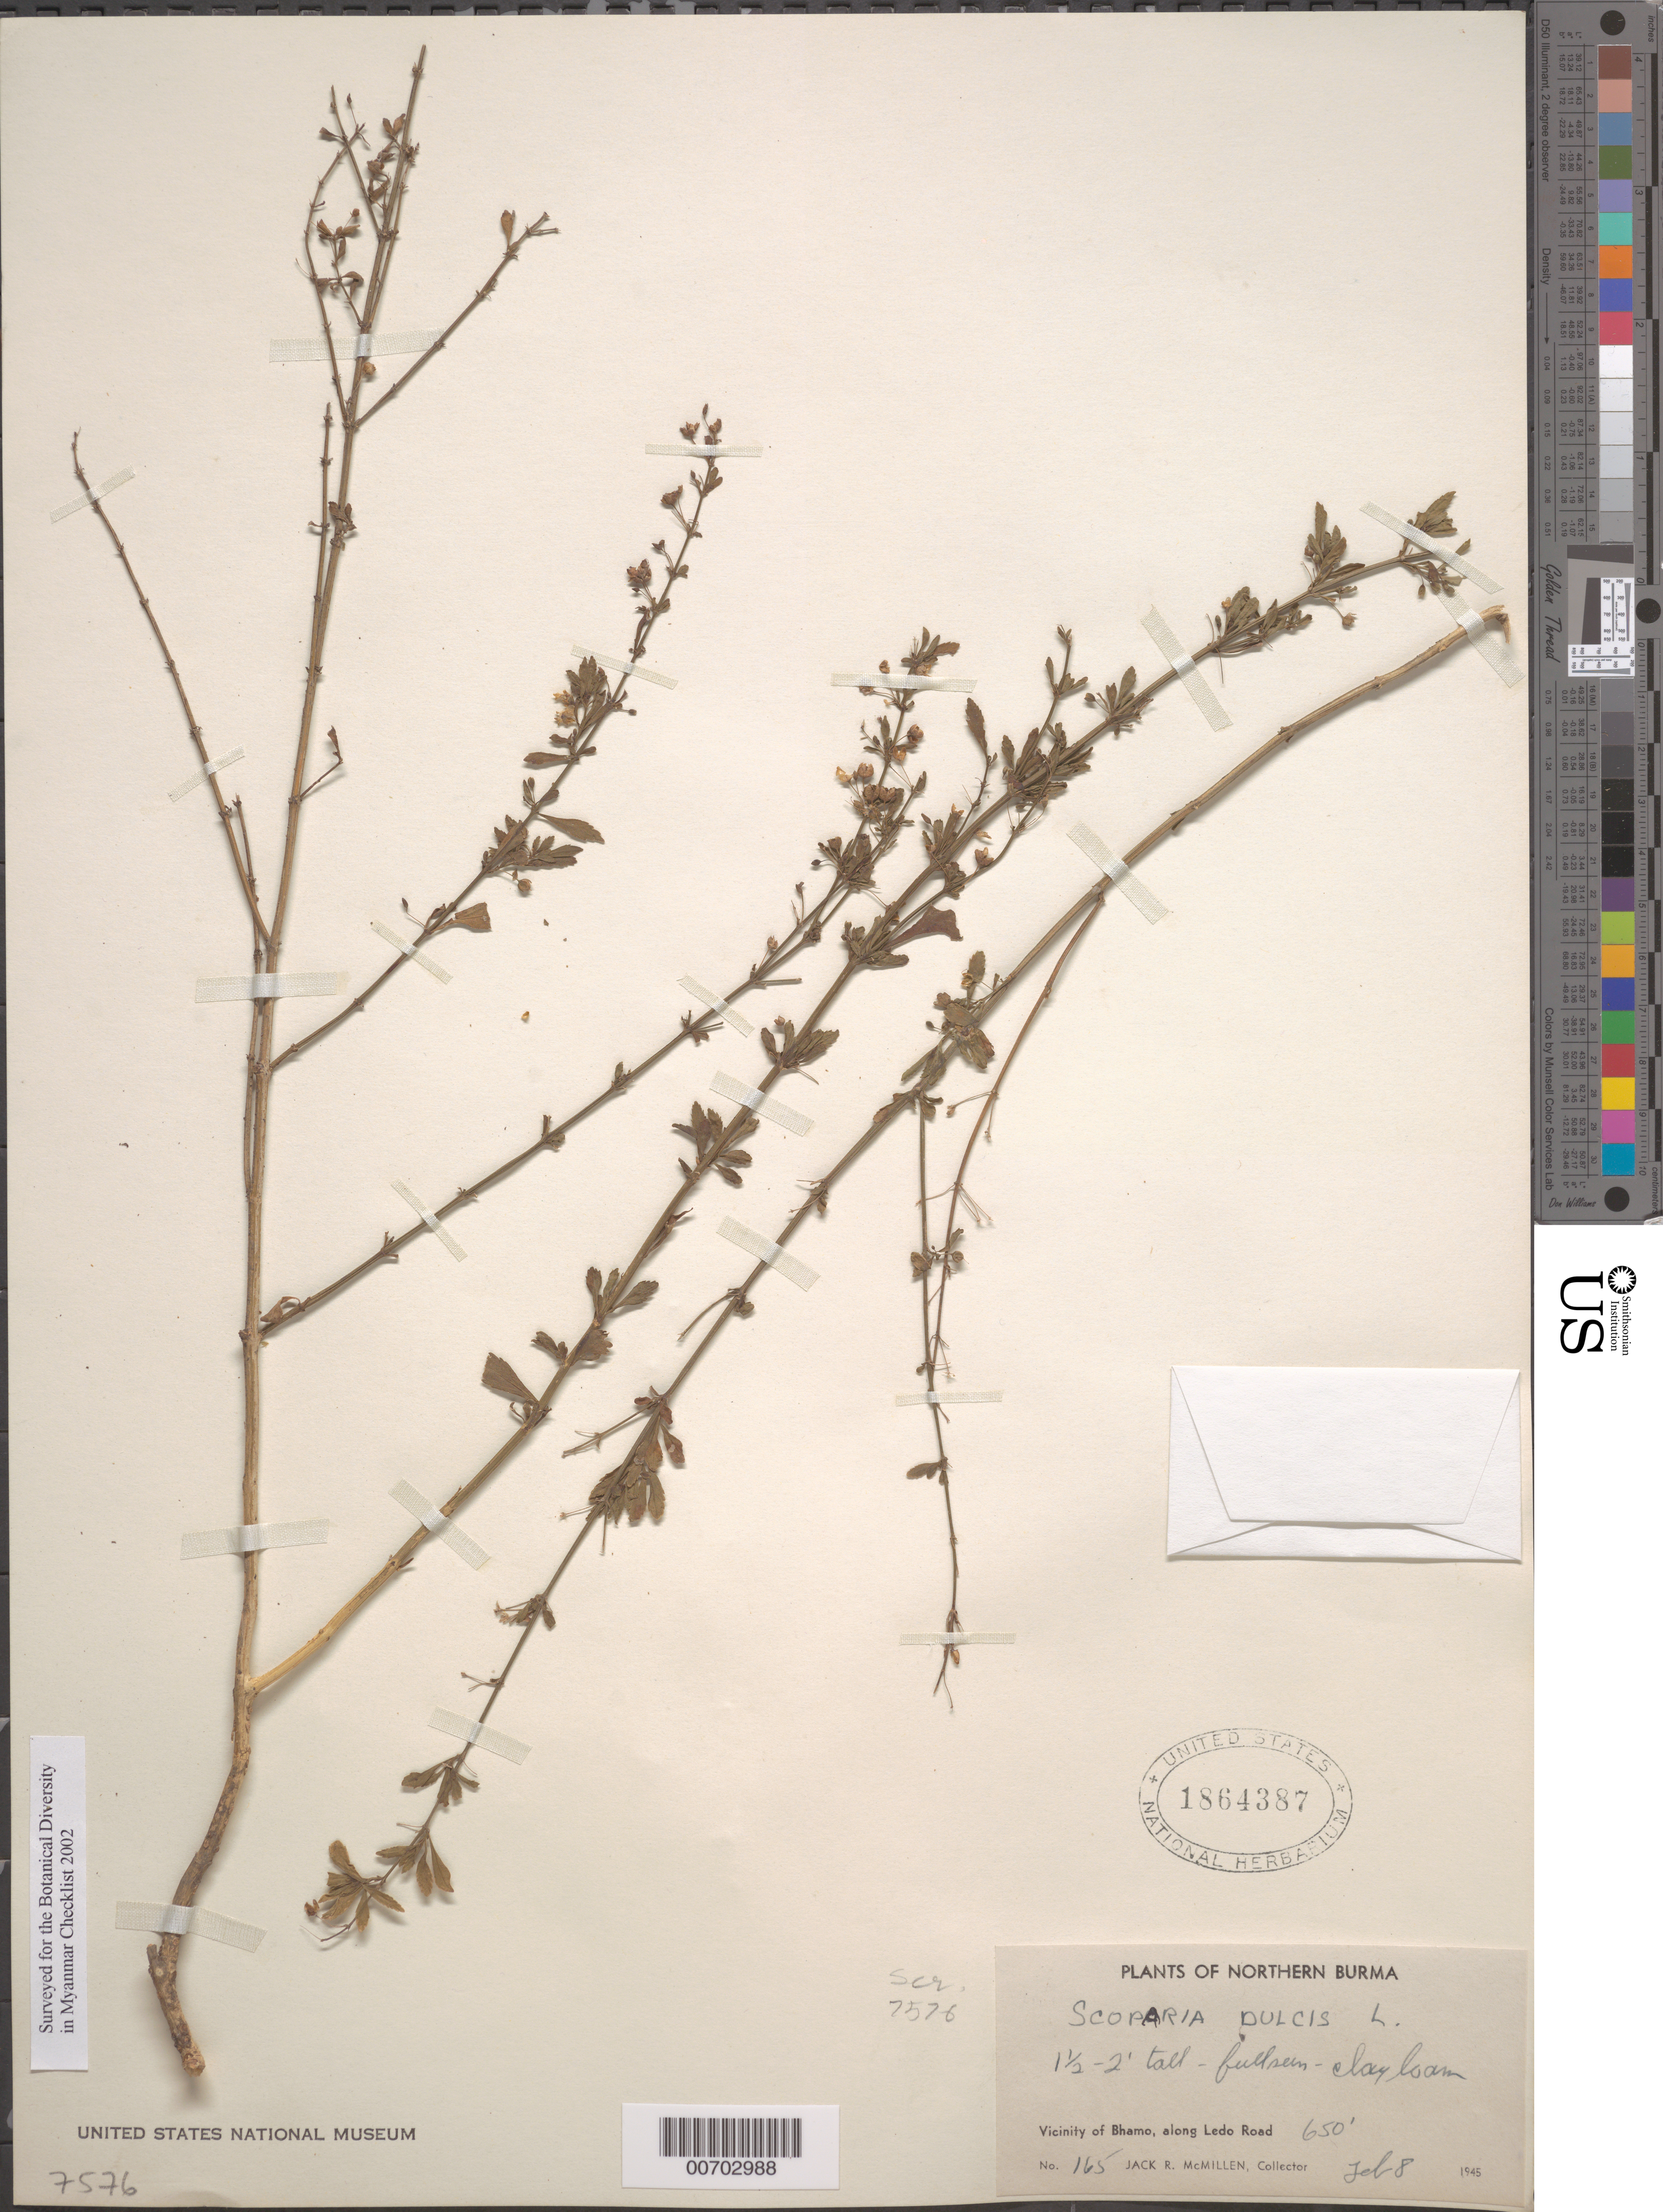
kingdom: Plantae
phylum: Tracheophyta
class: Magnoliopsida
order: Lamiales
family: Plantaginaceae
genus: Scoparia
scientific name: Scoparia dulcis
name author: L.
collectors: J. McMillen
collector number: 165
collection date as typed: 08 Feb 1945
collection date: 1945-02-08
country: Myanmar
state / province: Kachin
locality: Bhamo, along Ledo Road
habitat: Full sun, clay loam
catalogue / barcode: US 1864387